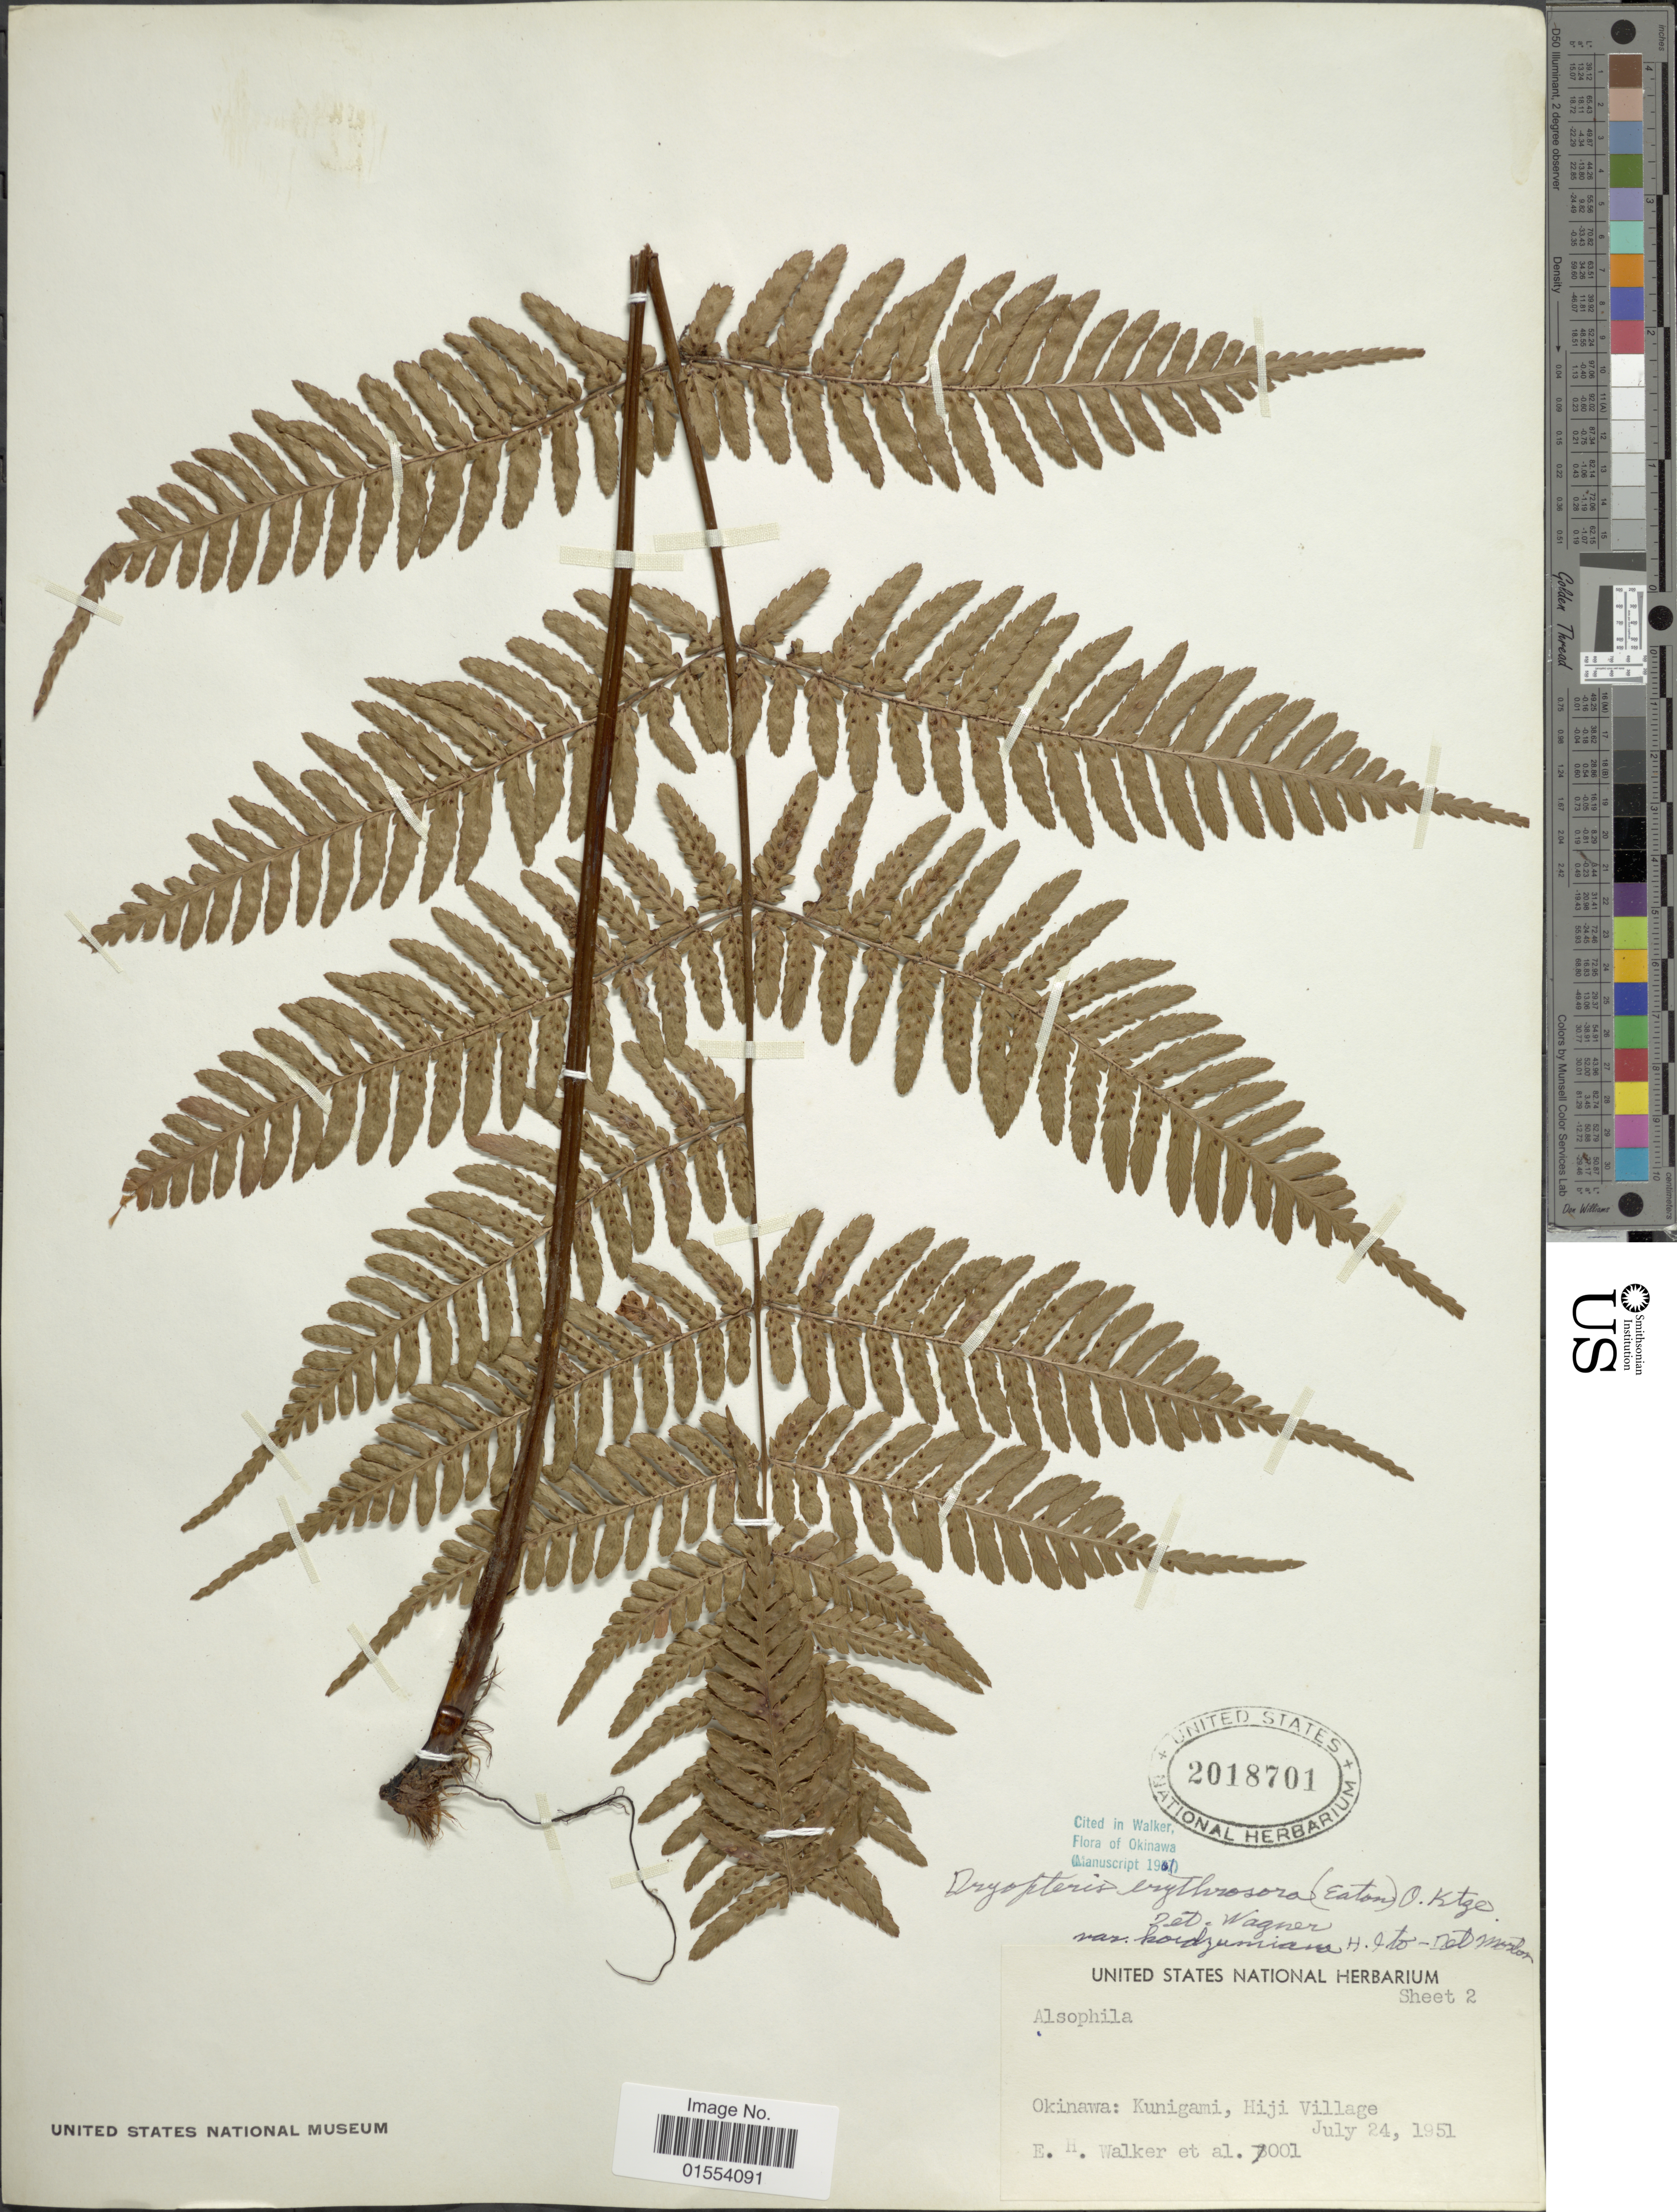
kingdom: Plantae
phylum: Tracheophyta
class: Polypodiopsida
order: Polypodiales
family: Dryopteridaceae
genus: Dryopteris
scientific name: Dryopteris erythrosora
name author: (D.C. Eaton) Kuntze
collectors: E. H. Walker & et al.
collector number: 7001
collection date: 1951-07-24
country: Japan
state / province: Okinawa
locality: Okinawa: Kunigami, Hiji Village.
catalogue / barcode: US 2018701